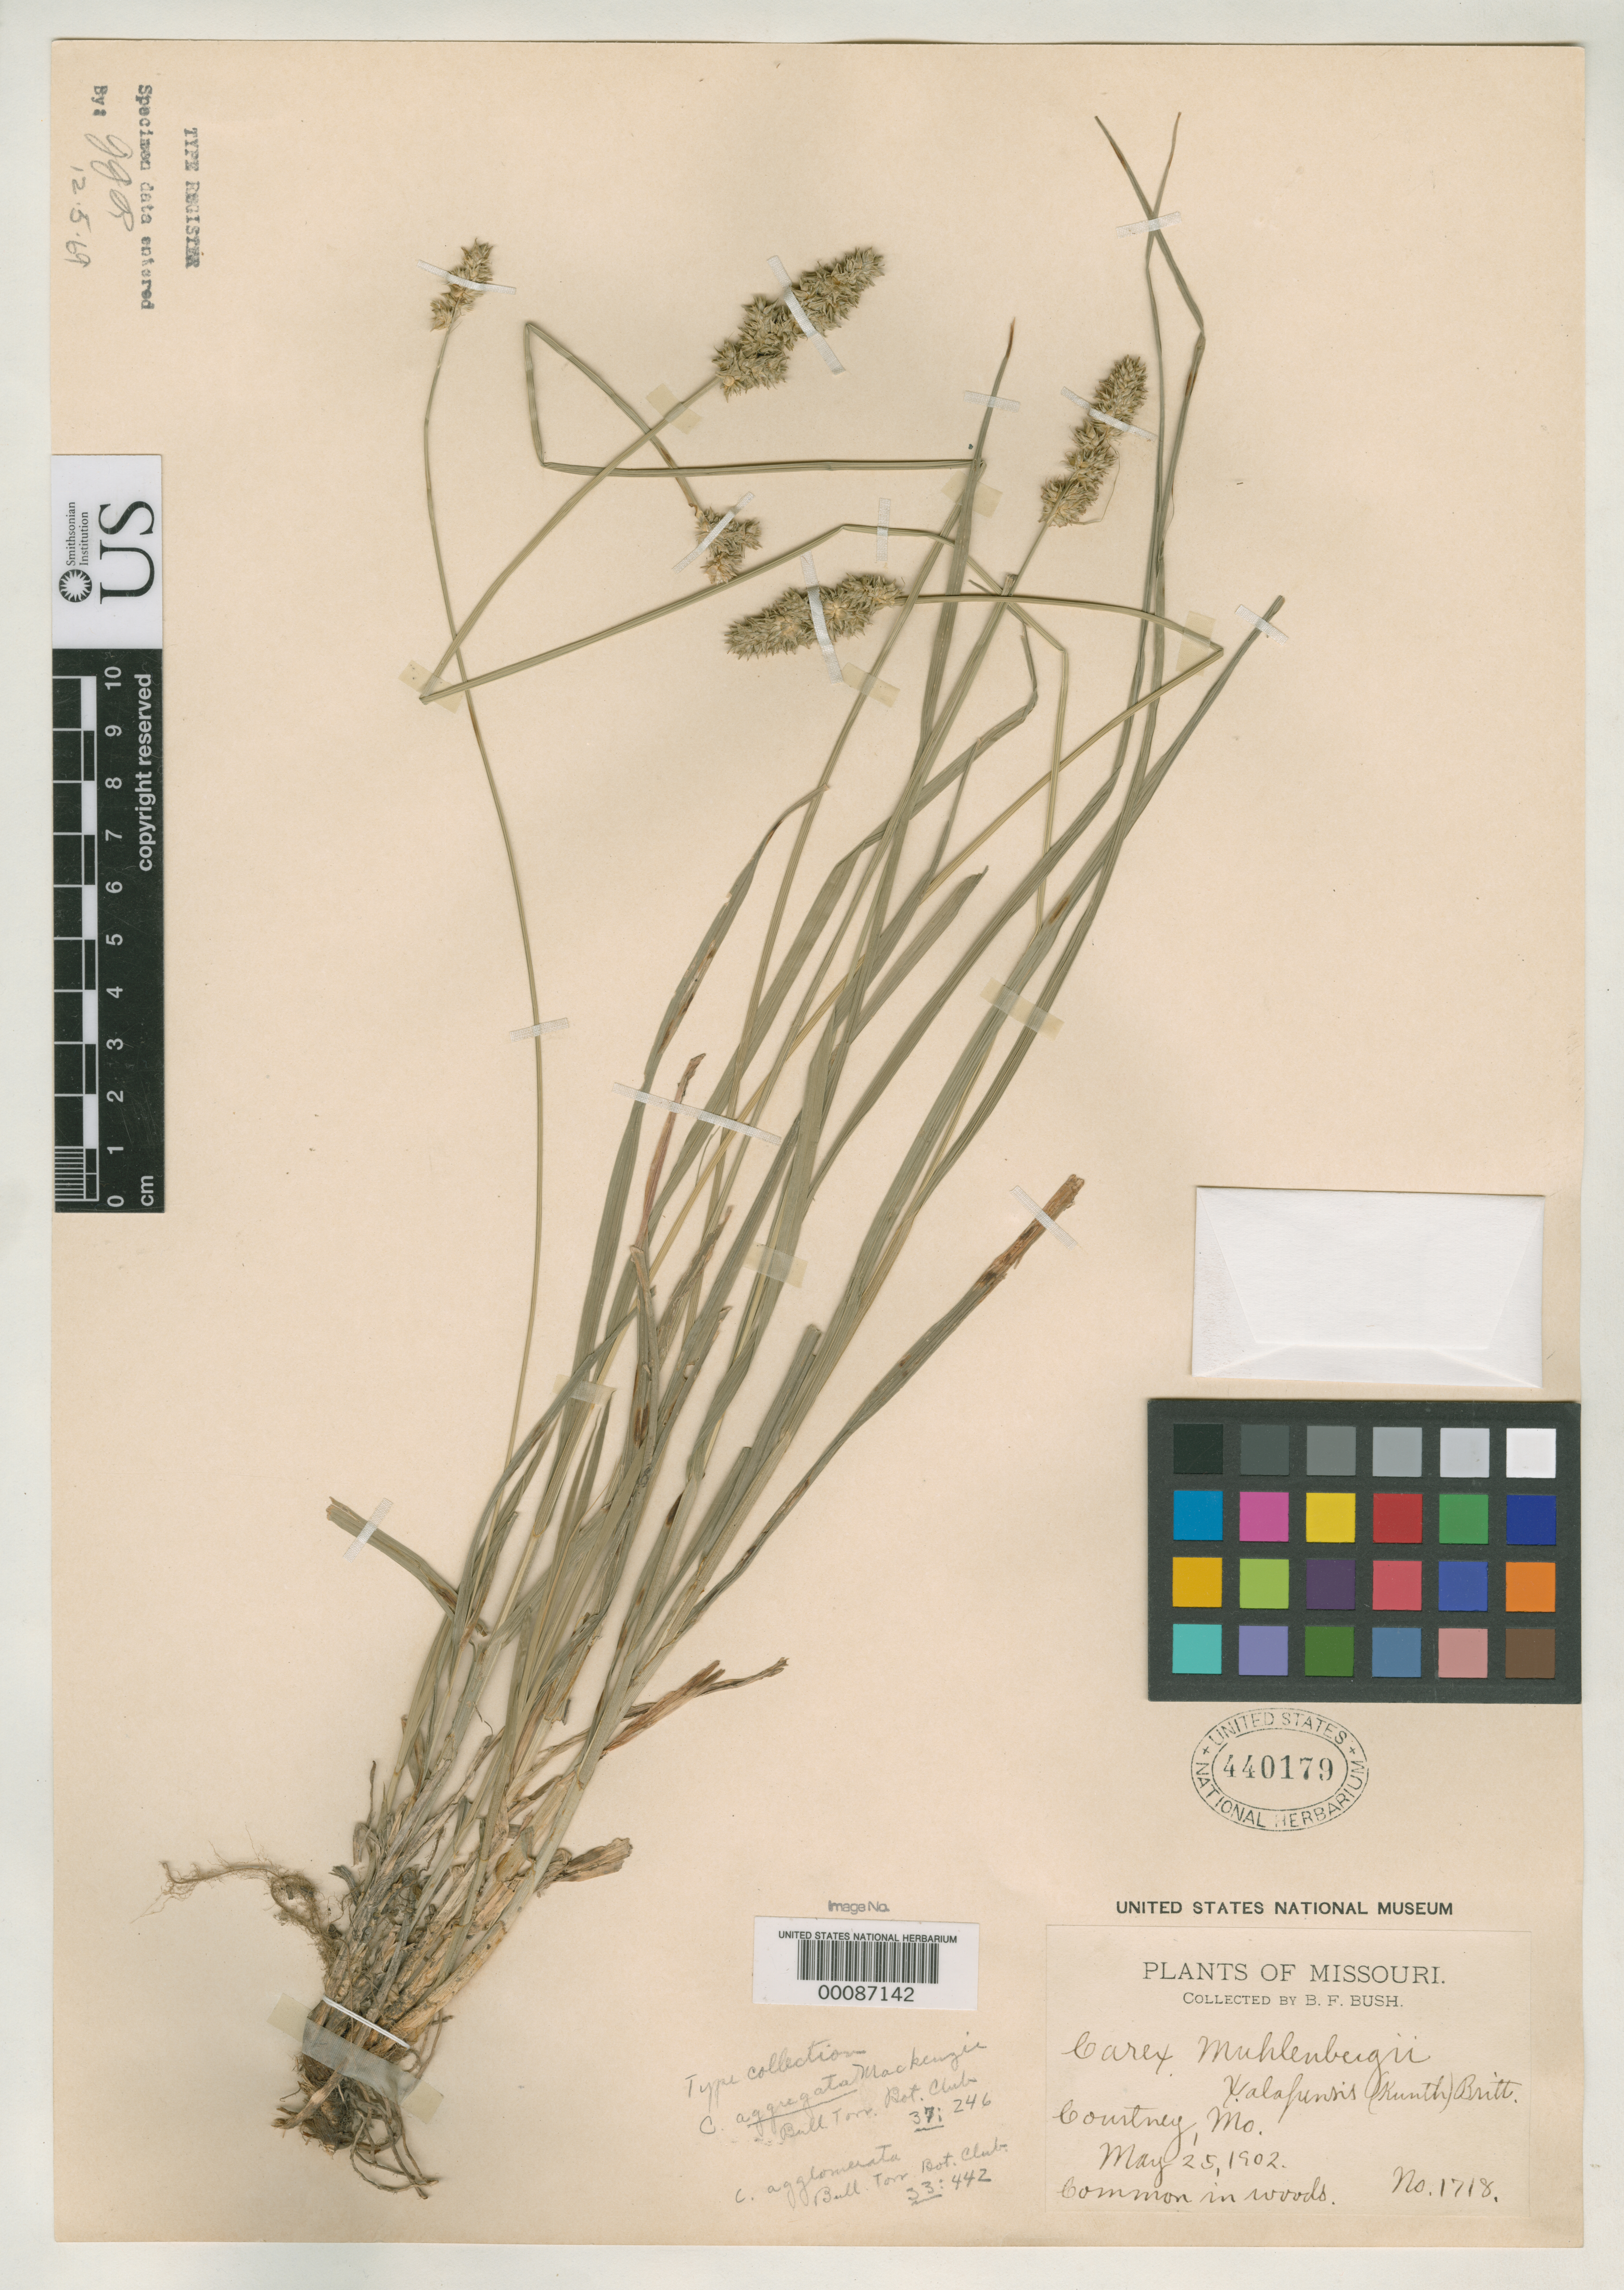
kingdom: Plantae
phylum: Tracheophyta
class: Liliopsida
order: Poales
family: Cyperaceae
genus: Carex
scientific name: Carex agglomerata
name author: Mack.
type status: Isotype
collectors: B. F. Bush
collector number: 1718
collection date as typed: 25 Mar 1902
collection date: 1902-03-25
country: United States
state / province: Missouri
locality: Courtney.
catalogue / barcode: US 440179